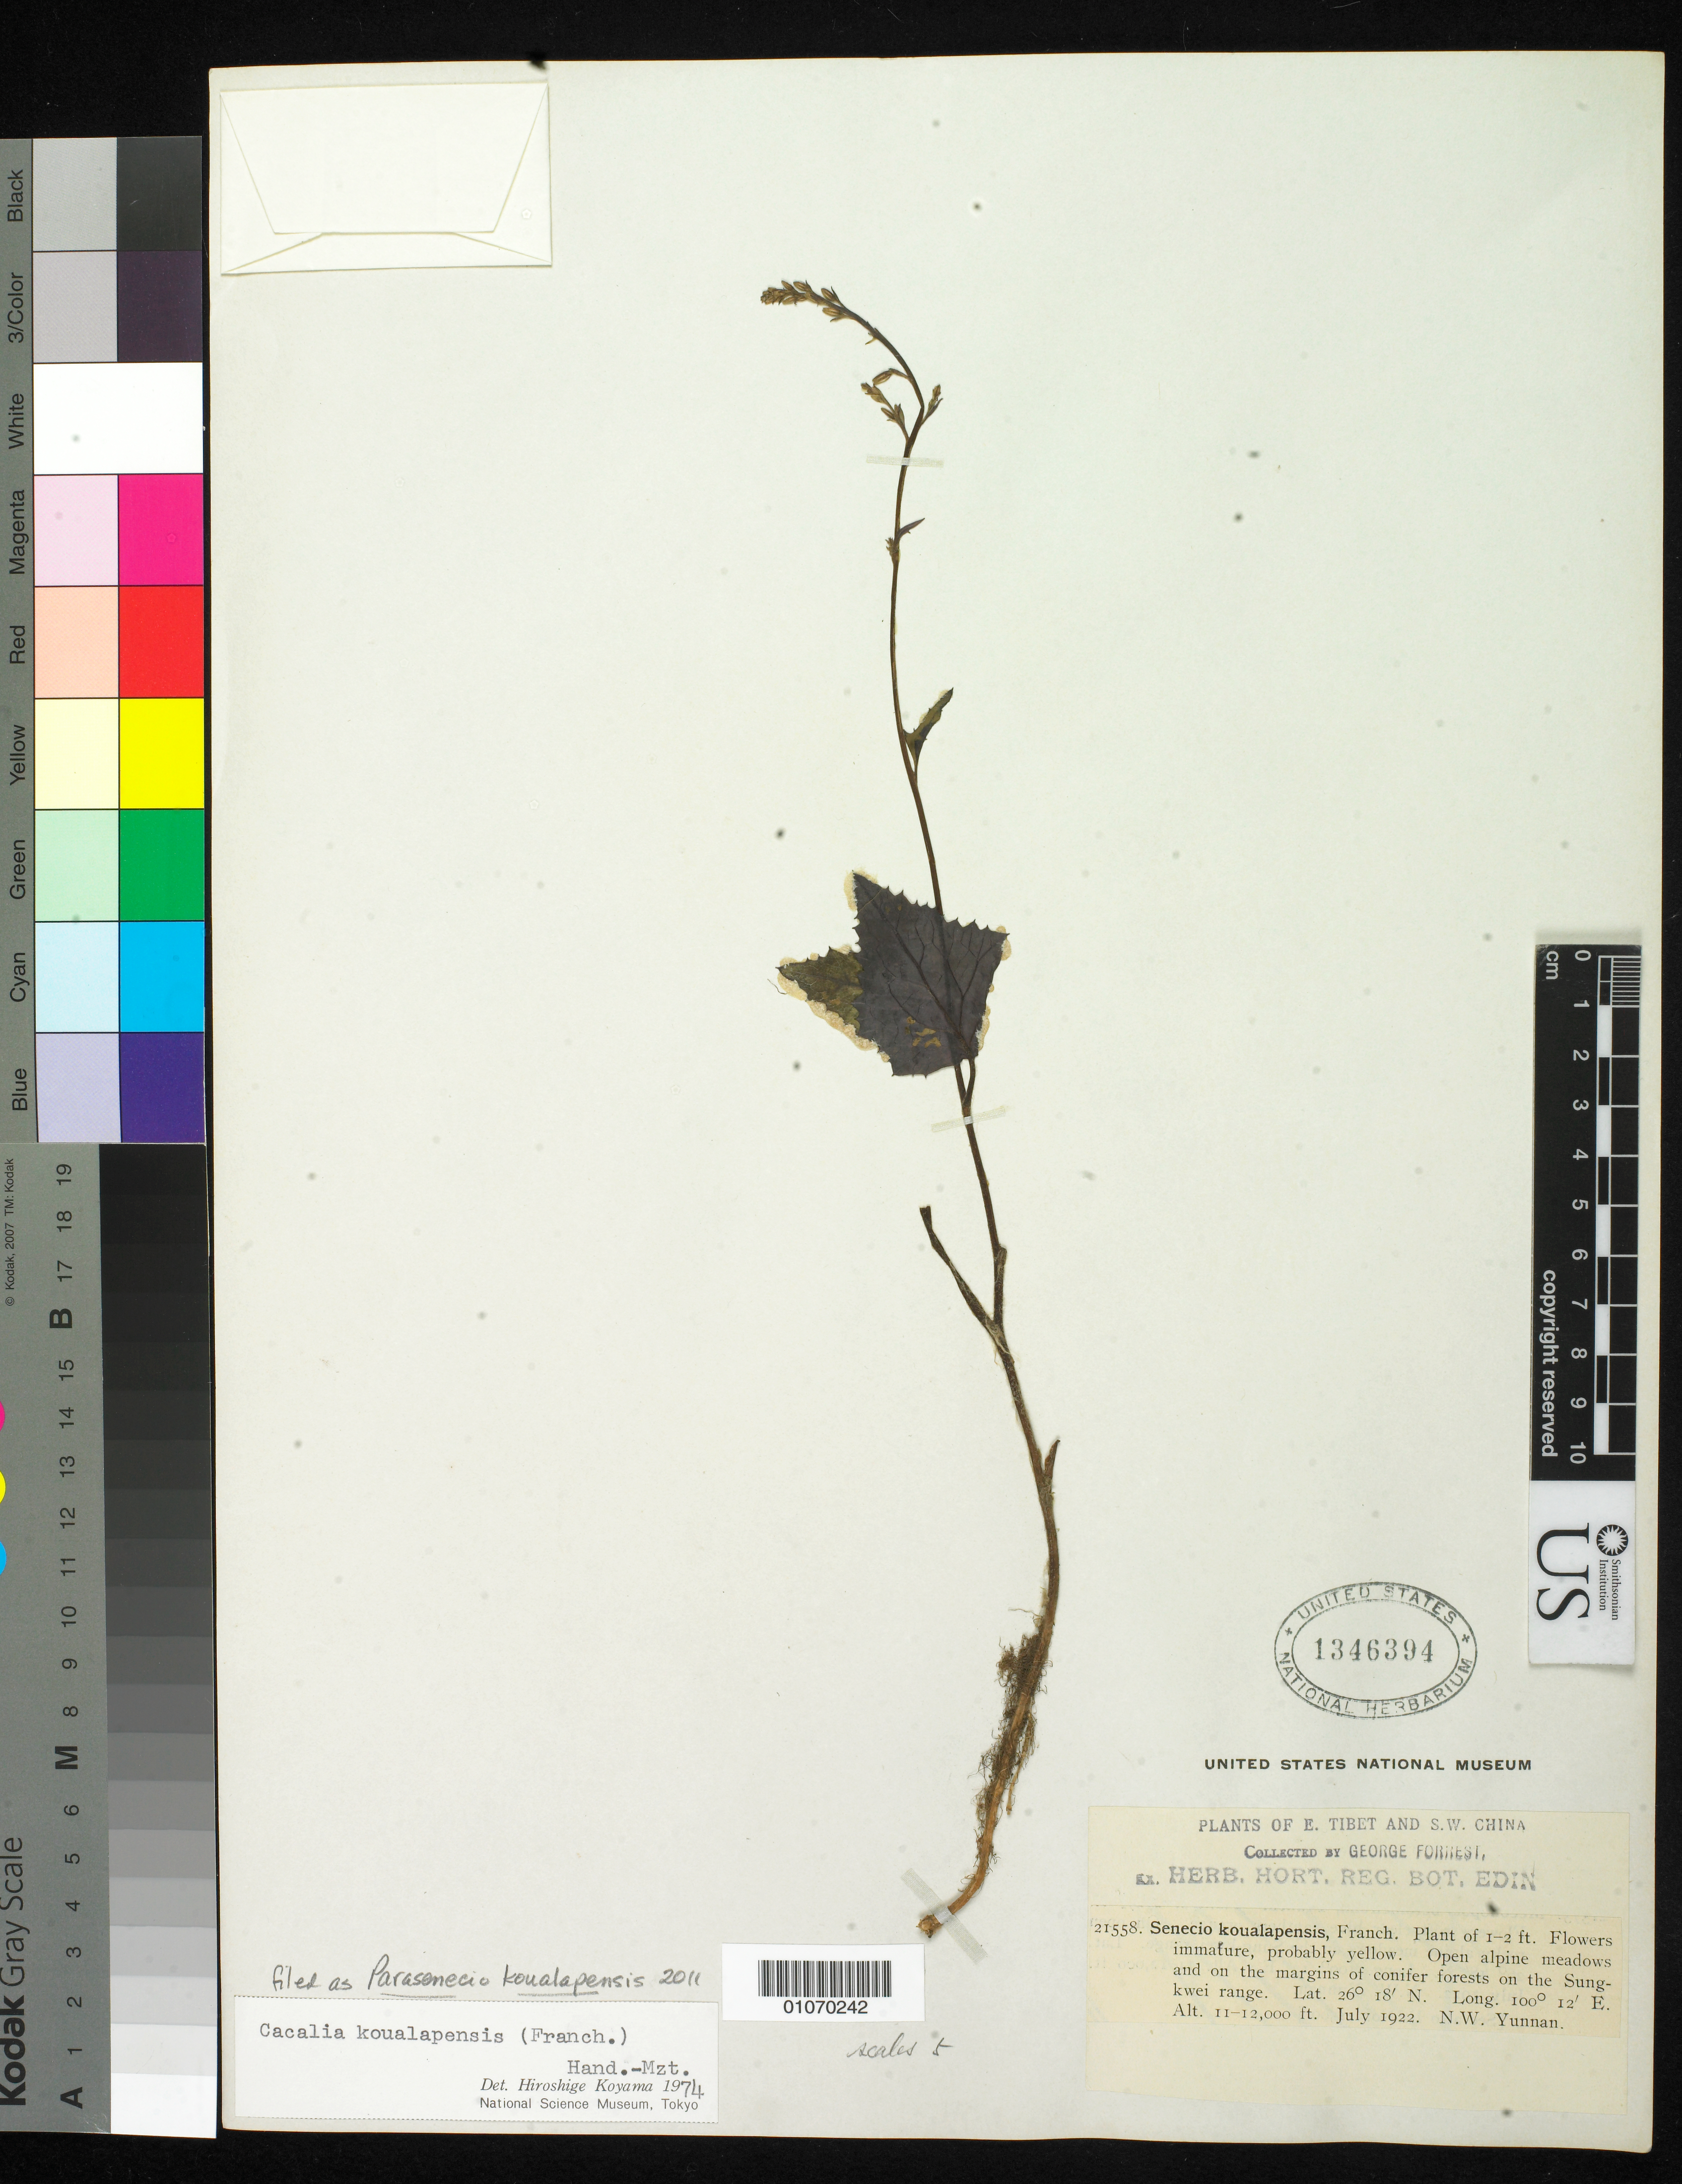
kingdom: Plantae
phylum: Tracheophyta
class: Magnoliopsida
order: Asterales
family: Asteraceae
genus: Parasenecio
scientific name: Parasenecio koualapensis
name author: Hand.-Mazz.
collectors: G. Forrest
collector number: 21558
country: China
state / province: Yunnan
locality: On the Sungkwei range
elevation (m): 3353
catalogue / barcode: US 1346394